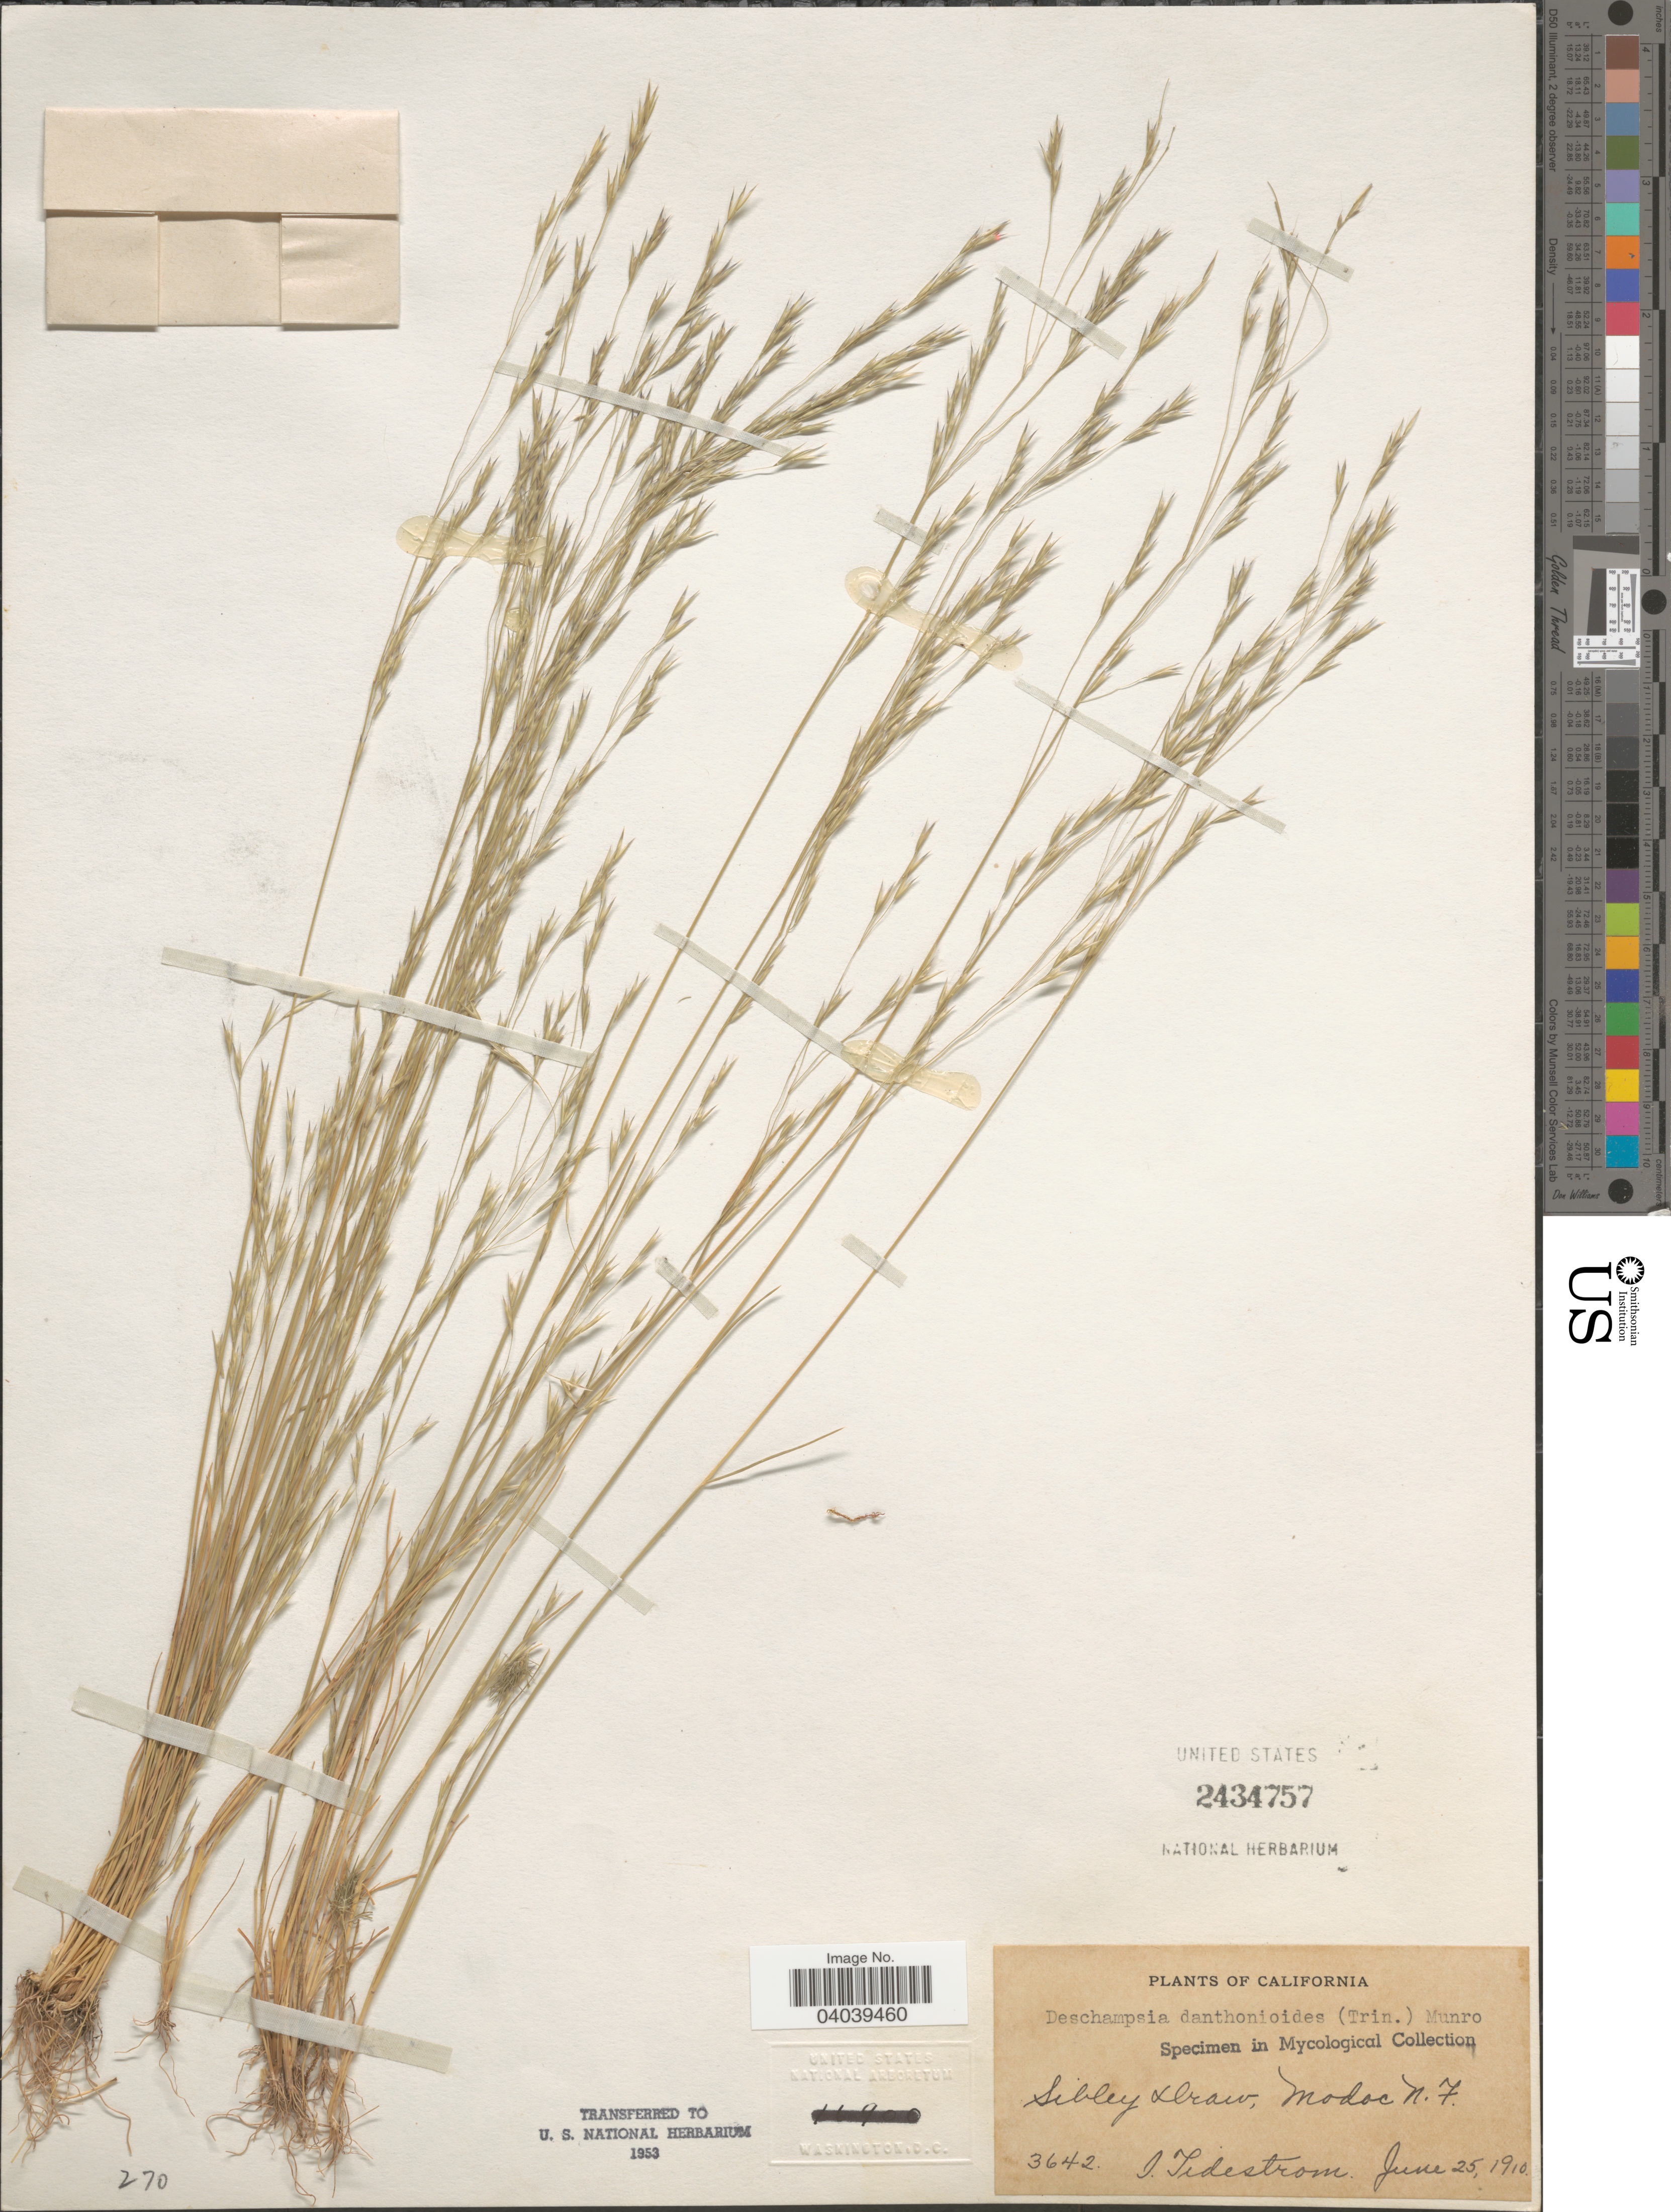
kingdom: Plantae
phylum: Tracheophyta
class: Liliopsida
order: Poales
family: Poaceae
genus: Deschampsia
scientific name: Deschampsia danthonioides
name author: (Trin.) Munro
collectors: I. F. Tidestrom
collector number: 3642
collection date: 1910-06-25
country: United States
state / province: California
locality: Sibley Draw, Modoc N.F.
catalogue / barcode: US 2434757